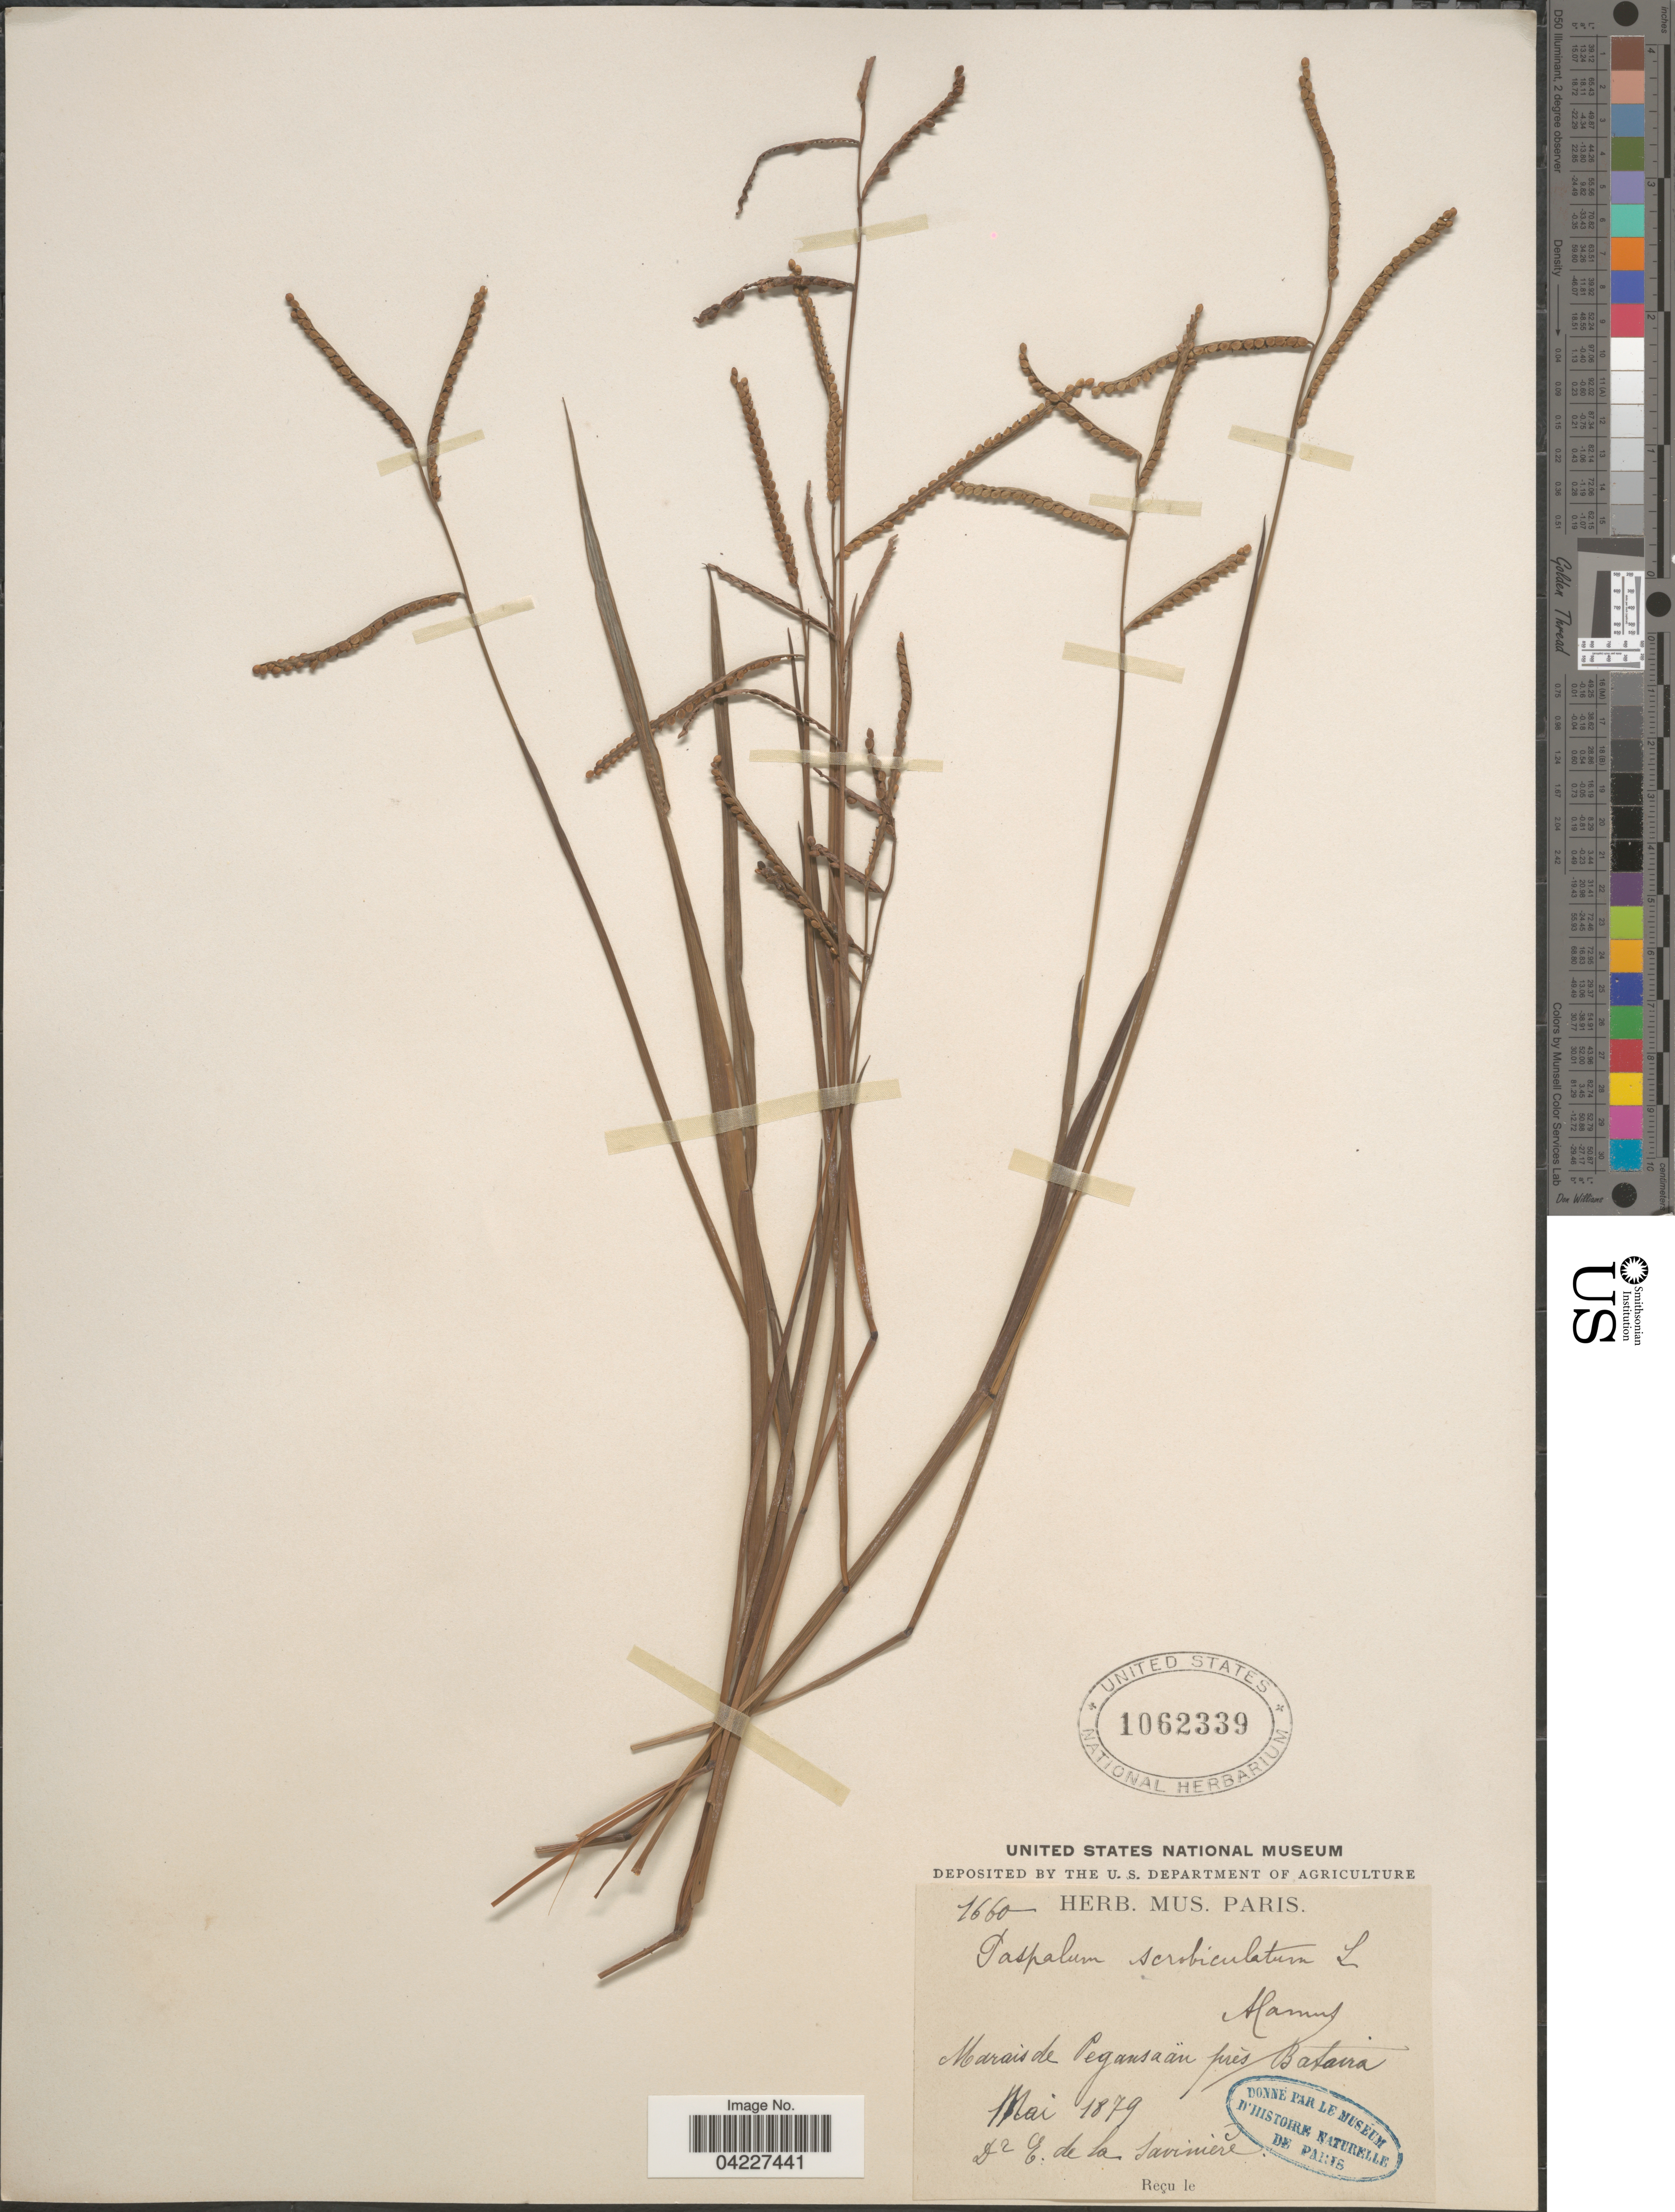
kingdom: Plantae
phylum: Tracheophyta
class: Liliopsida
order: Poales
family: Poaceae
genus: Paspalum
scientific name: Paspalum scrobiculatum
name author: L.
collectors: E. Savinierra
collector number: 1660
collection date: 1879-05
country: Indonesia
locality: Marais de Pegansaän près Batavia.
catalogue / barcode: US 1062339